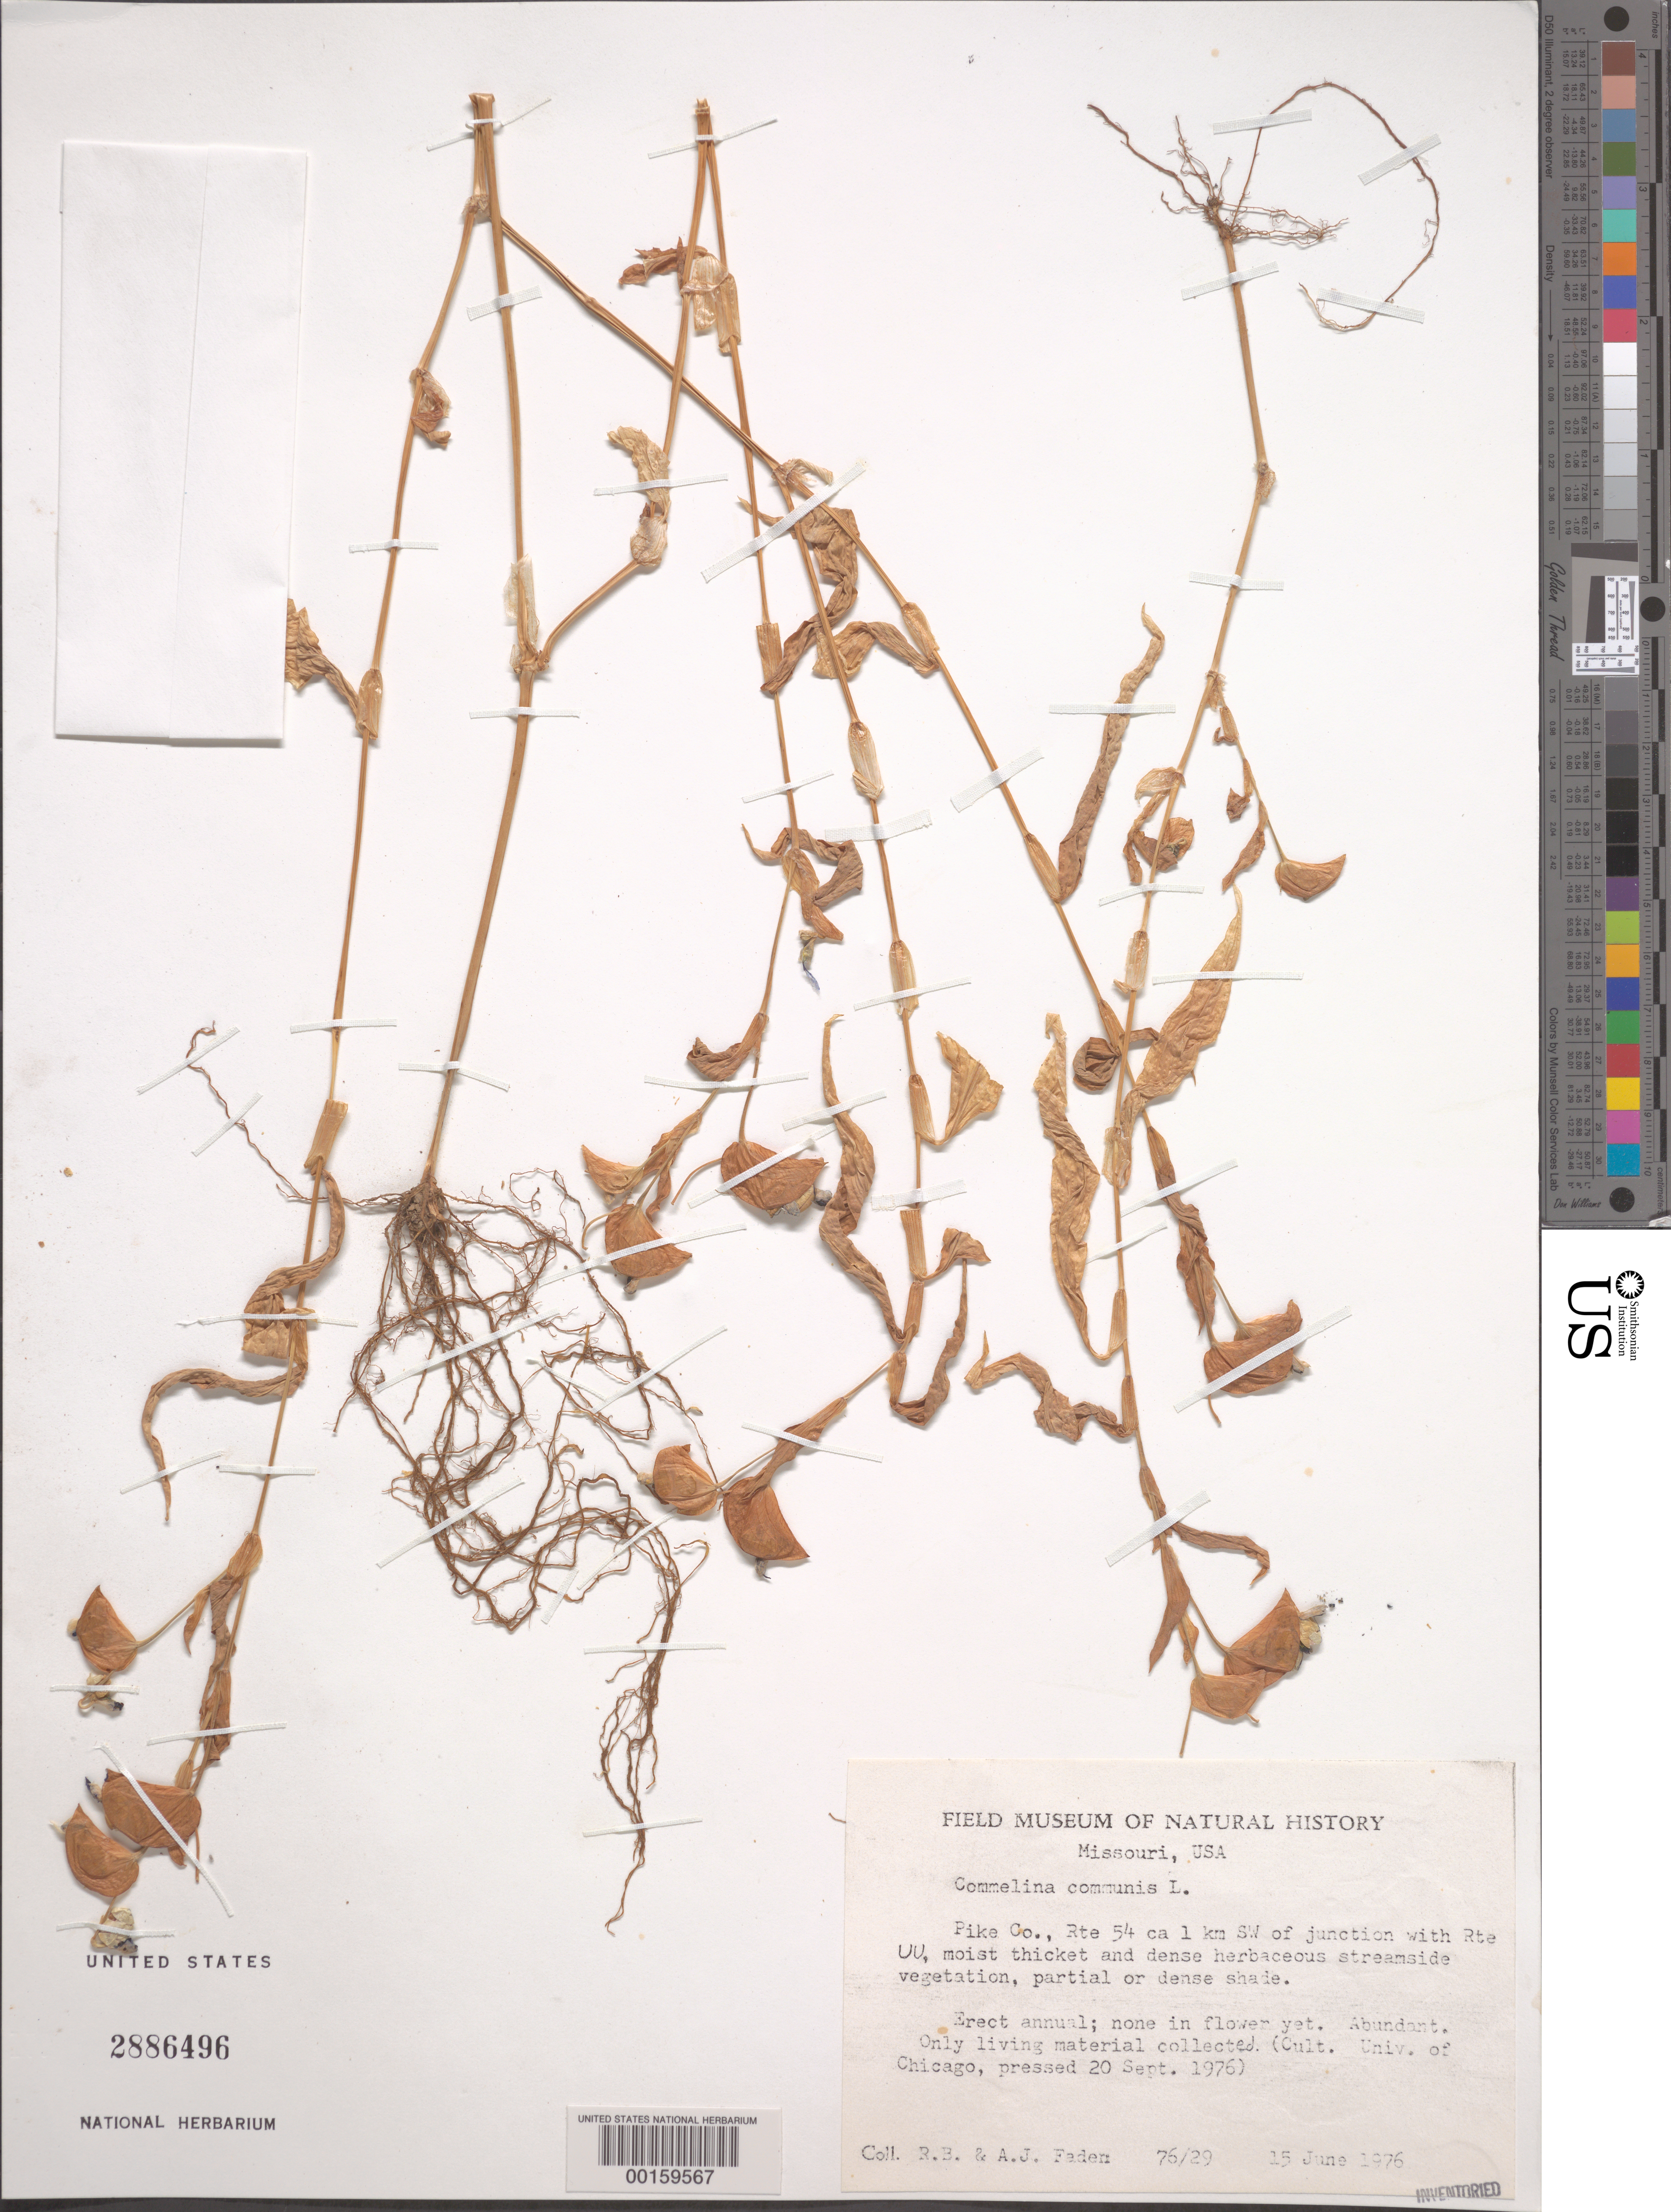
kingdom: Plantae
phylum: Tracheophyta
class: Liliopsida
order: Commelinales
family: Commelinaceae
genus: Commelina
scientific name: Commelina communis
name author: L.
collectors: R. B. Faden & A. J. Faden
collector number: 76/29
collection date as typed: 15 Jun 1976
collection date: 1976-06-15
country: United States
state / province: Missouri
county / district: Pike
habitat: Moist thicket, along stream, partial to full shade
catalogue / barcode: US 2886496